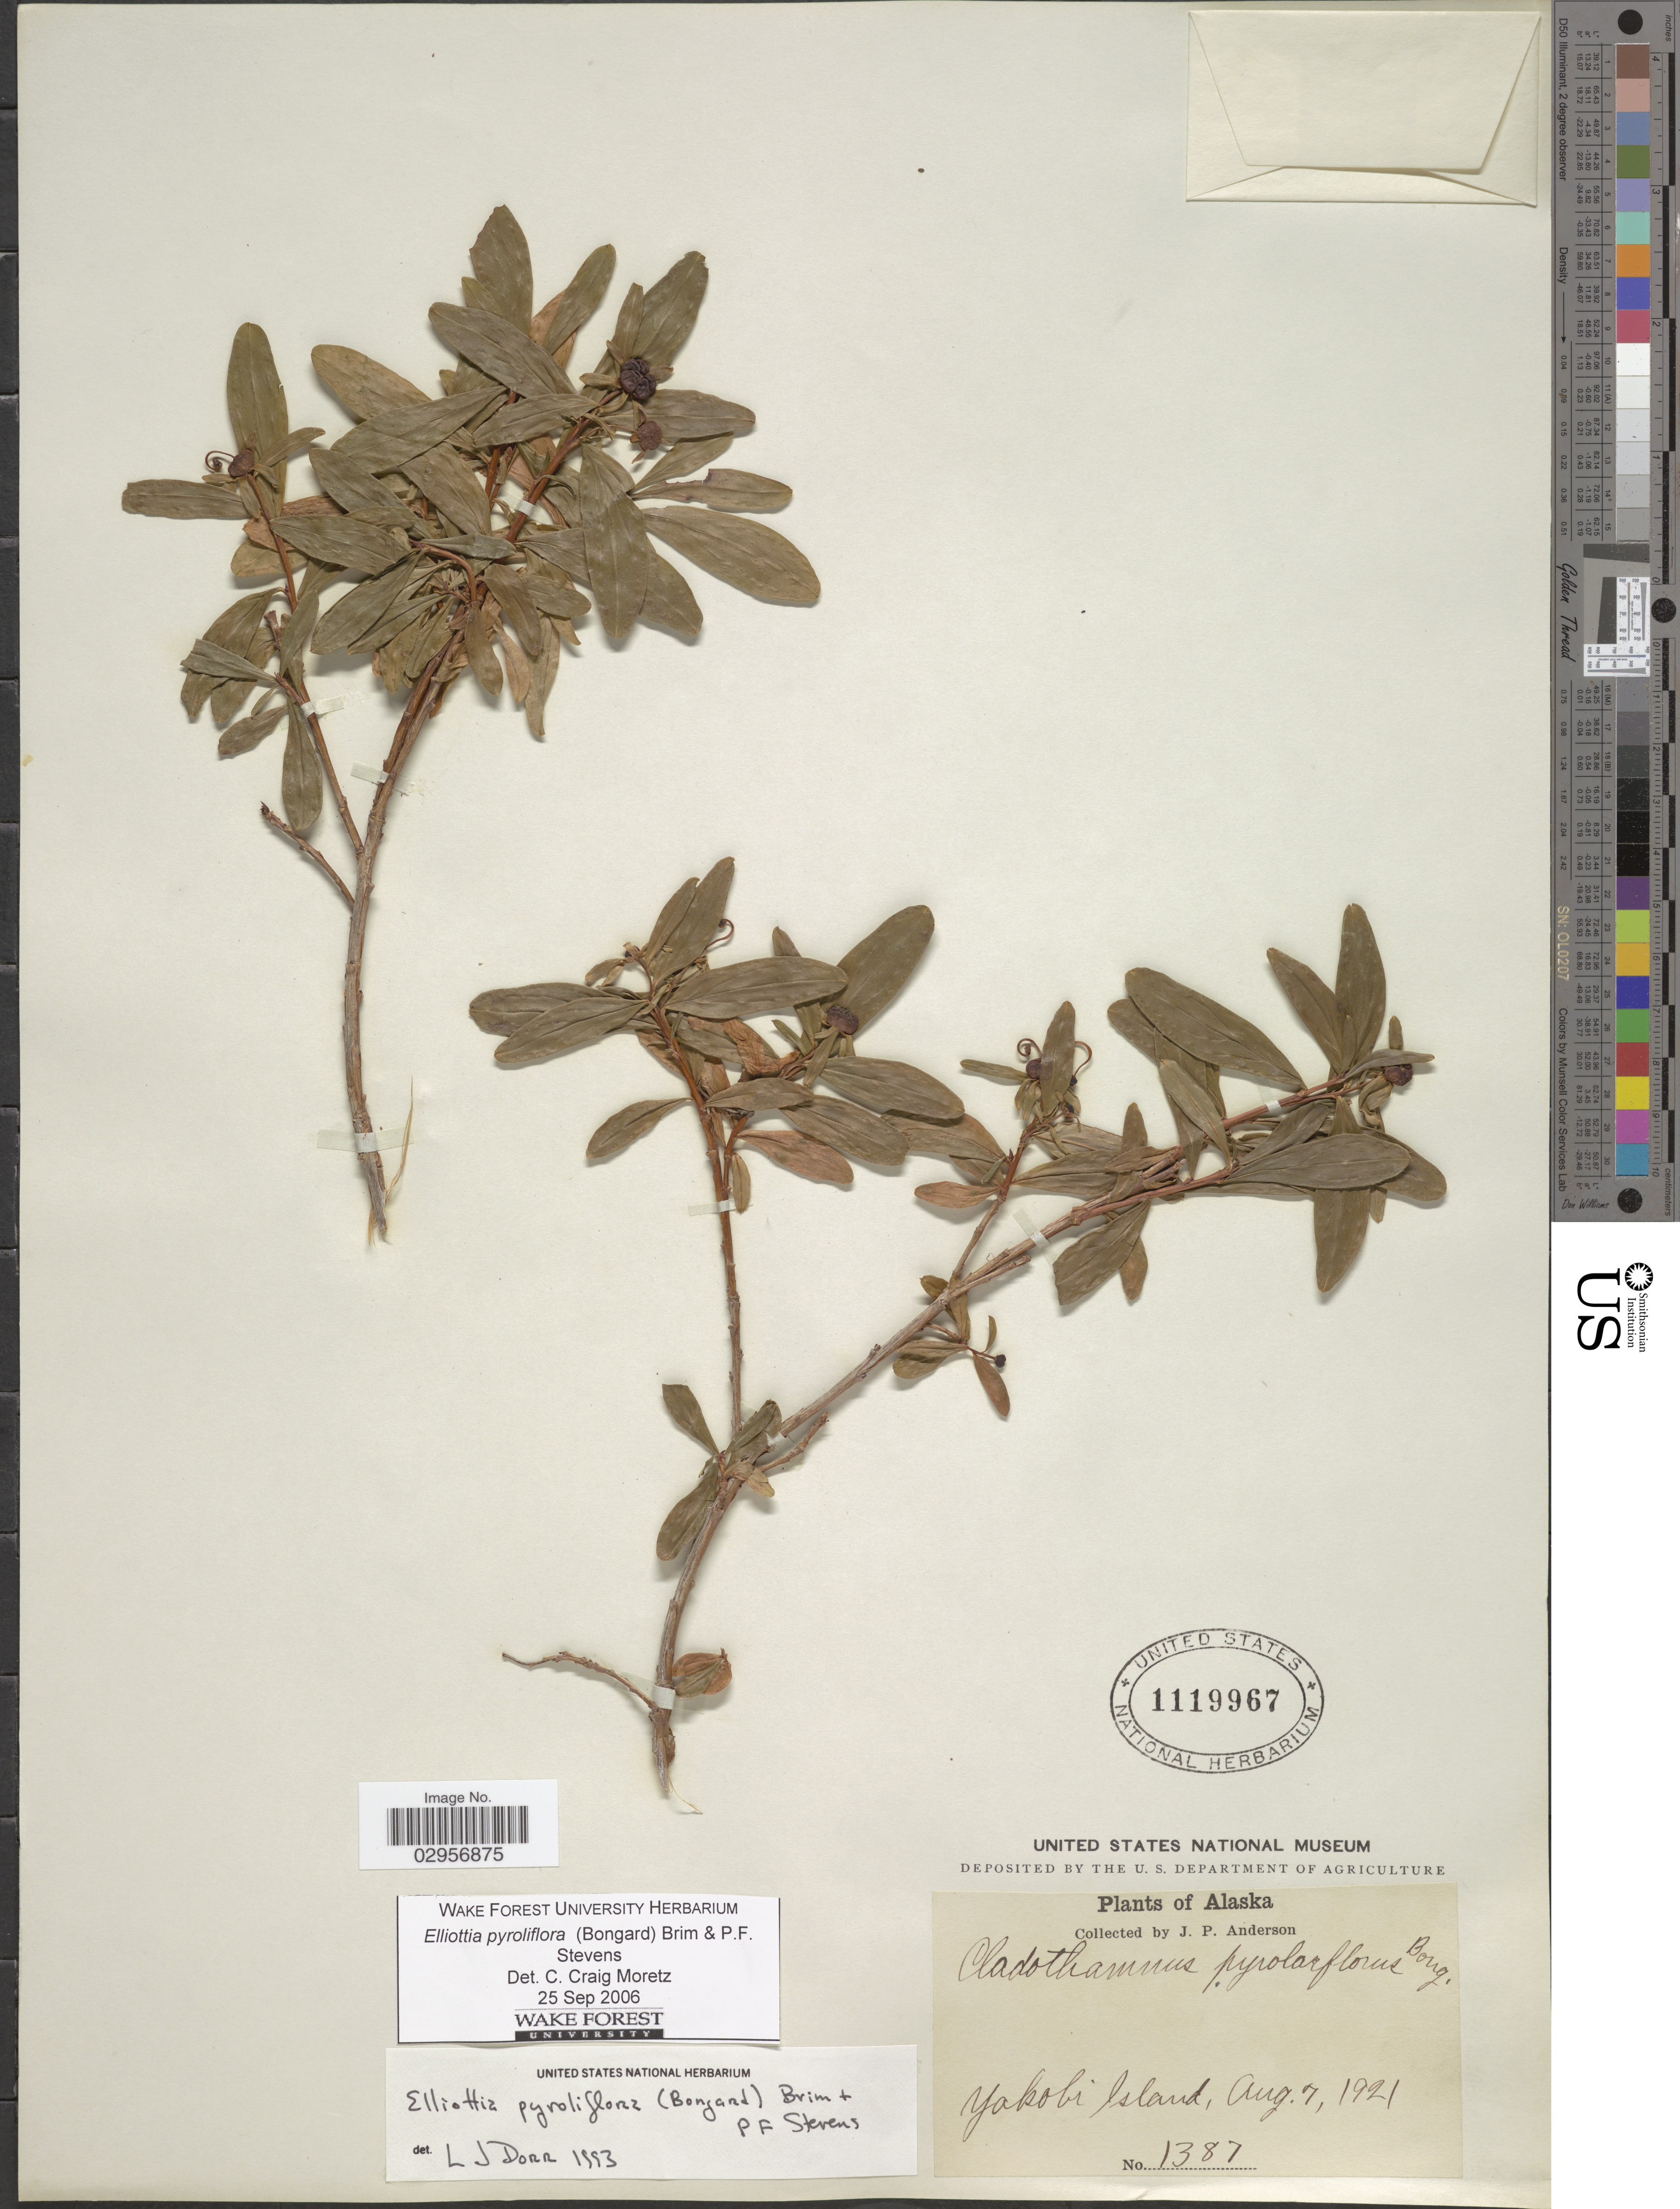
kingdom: Plantae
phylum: Tracheophyta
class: Magnoliopsida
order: Ericales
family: Ericaceae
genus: Elliottia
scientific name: Elliottia pyroliflora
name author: (Bong.) P.F. Stevens & Brim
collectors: J. P. Anderson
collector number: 1387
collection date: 1921-08-07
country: United States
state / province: Alaska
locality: Yakobi Island.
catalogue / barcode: US 1119967